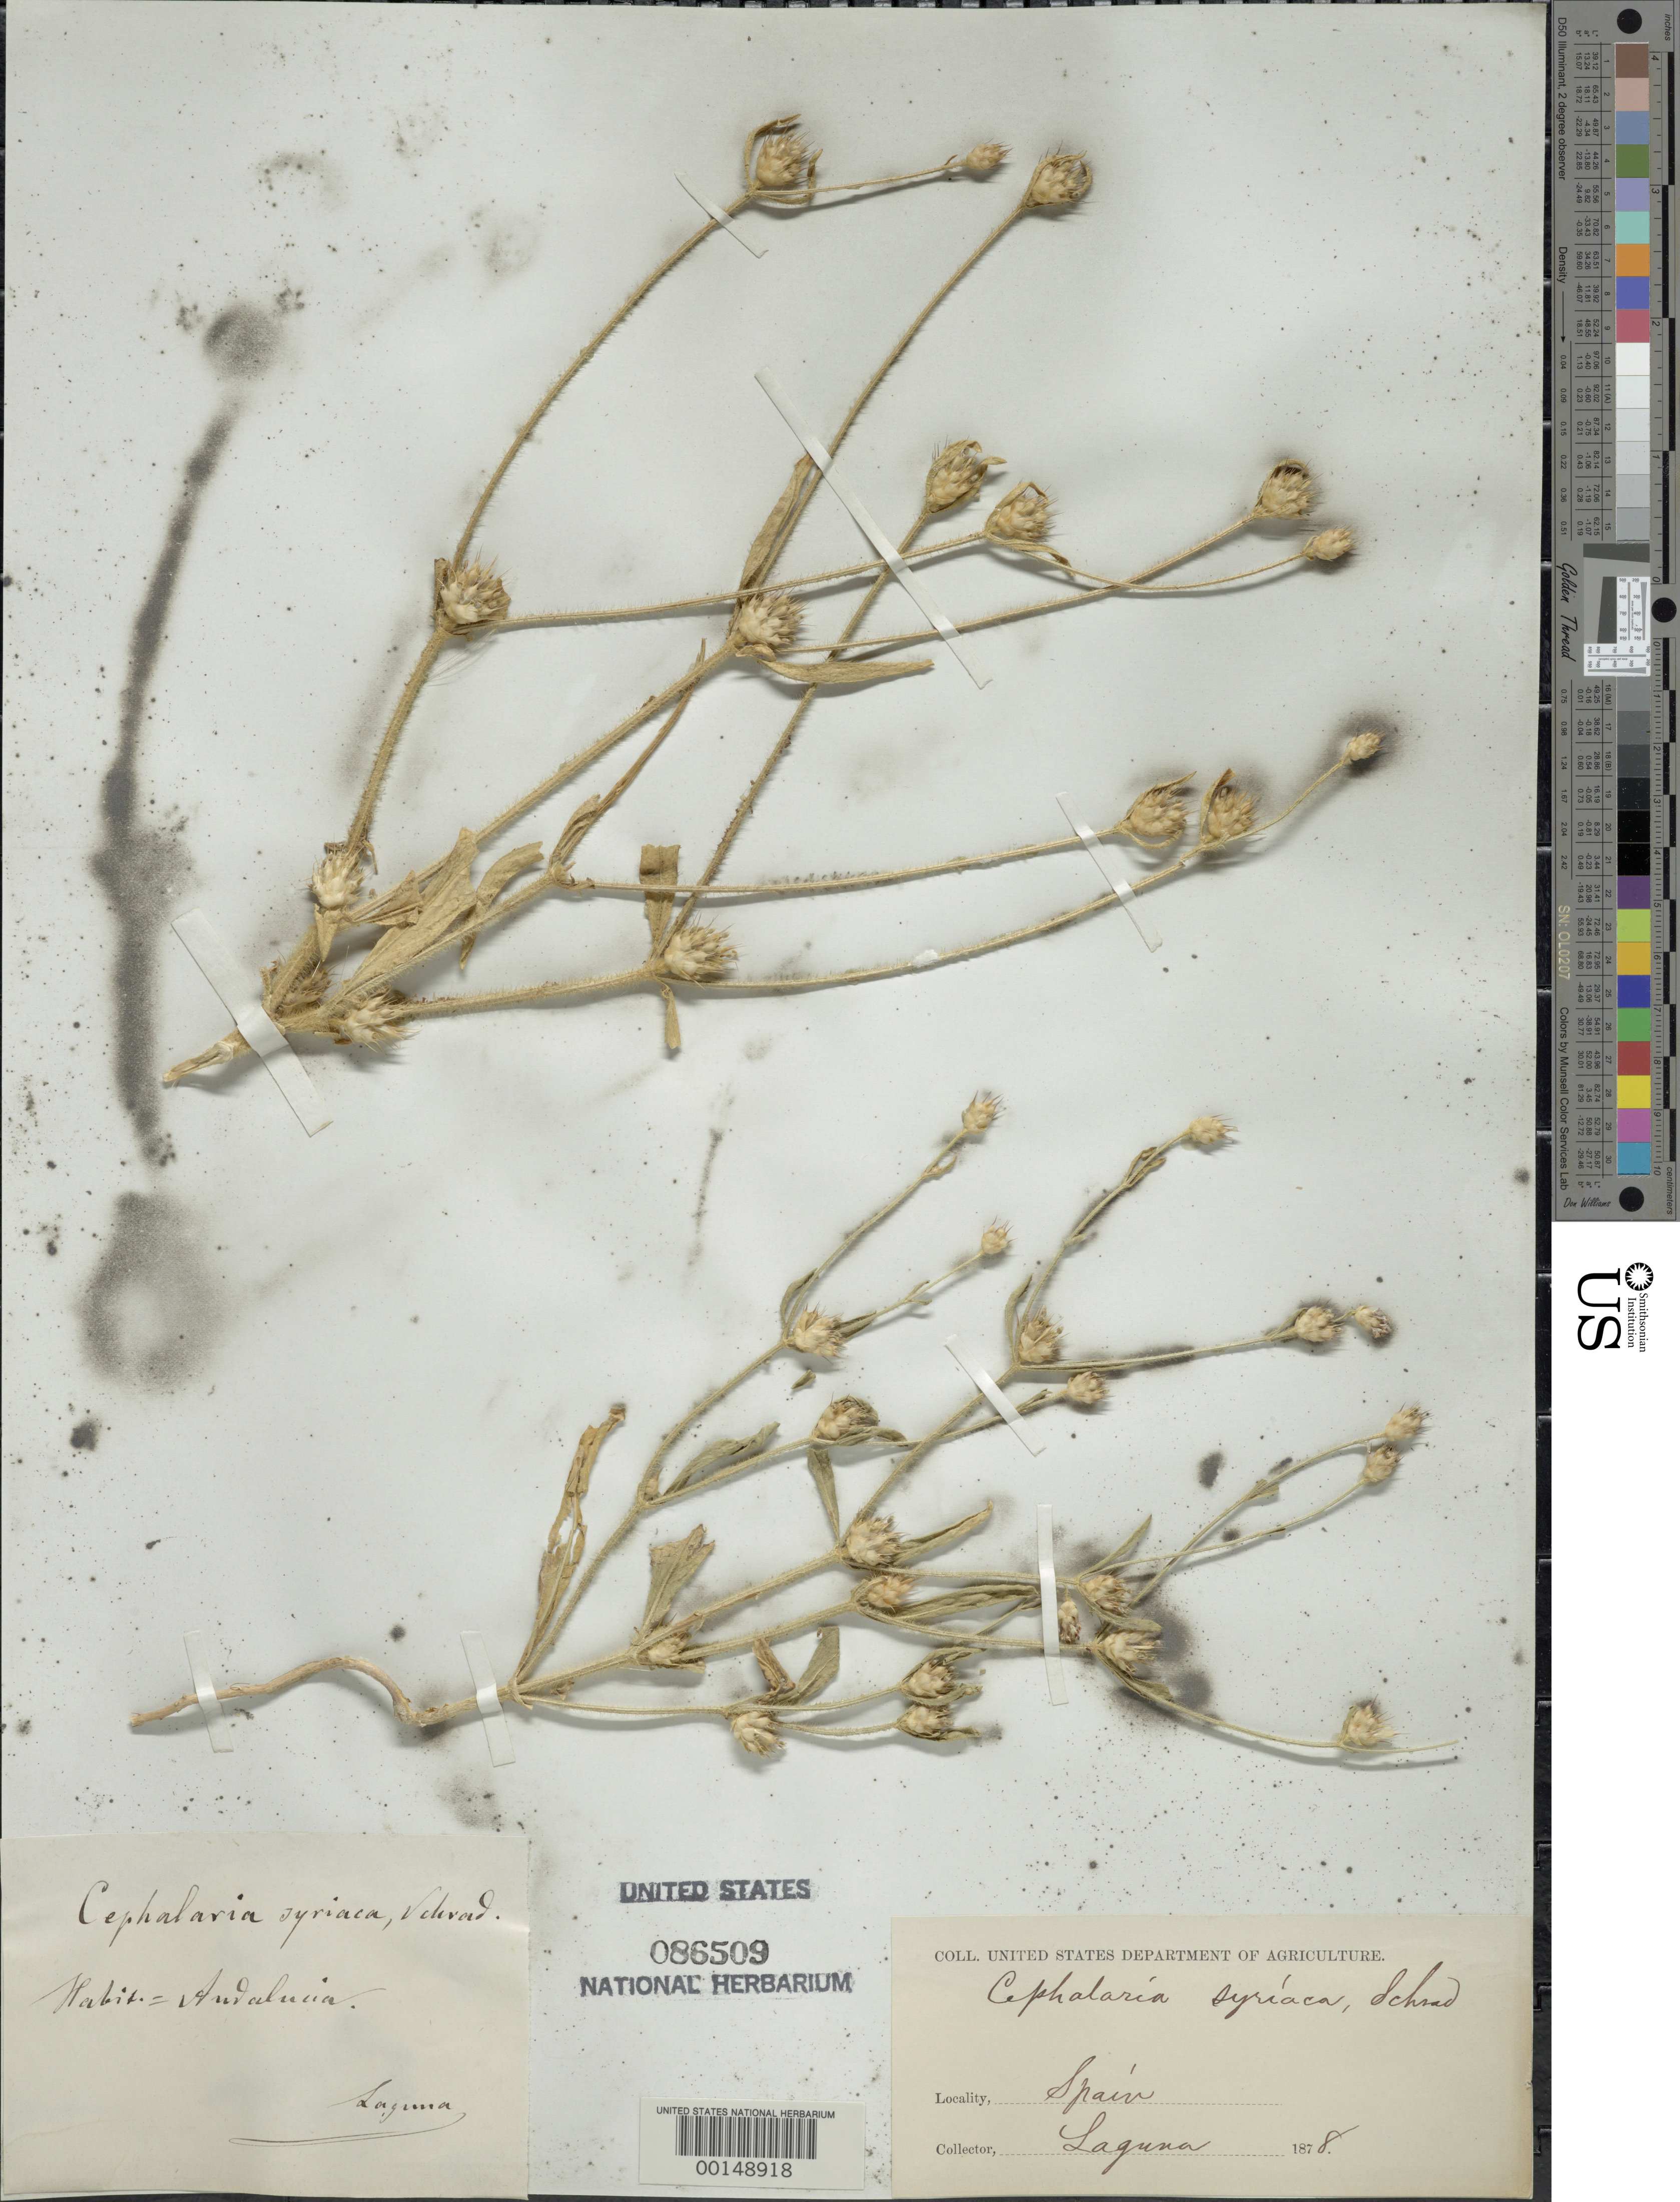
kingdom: Plantae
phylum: Tracheophyta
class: Magnoliopsida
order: Dipsacales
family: Caprifoliaceae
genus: Cephalaria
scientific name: Cephalaria syriaca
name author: Schrad.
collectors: A. Laguna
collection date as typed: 1878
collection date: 1878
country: Spain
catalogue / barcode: US 86509